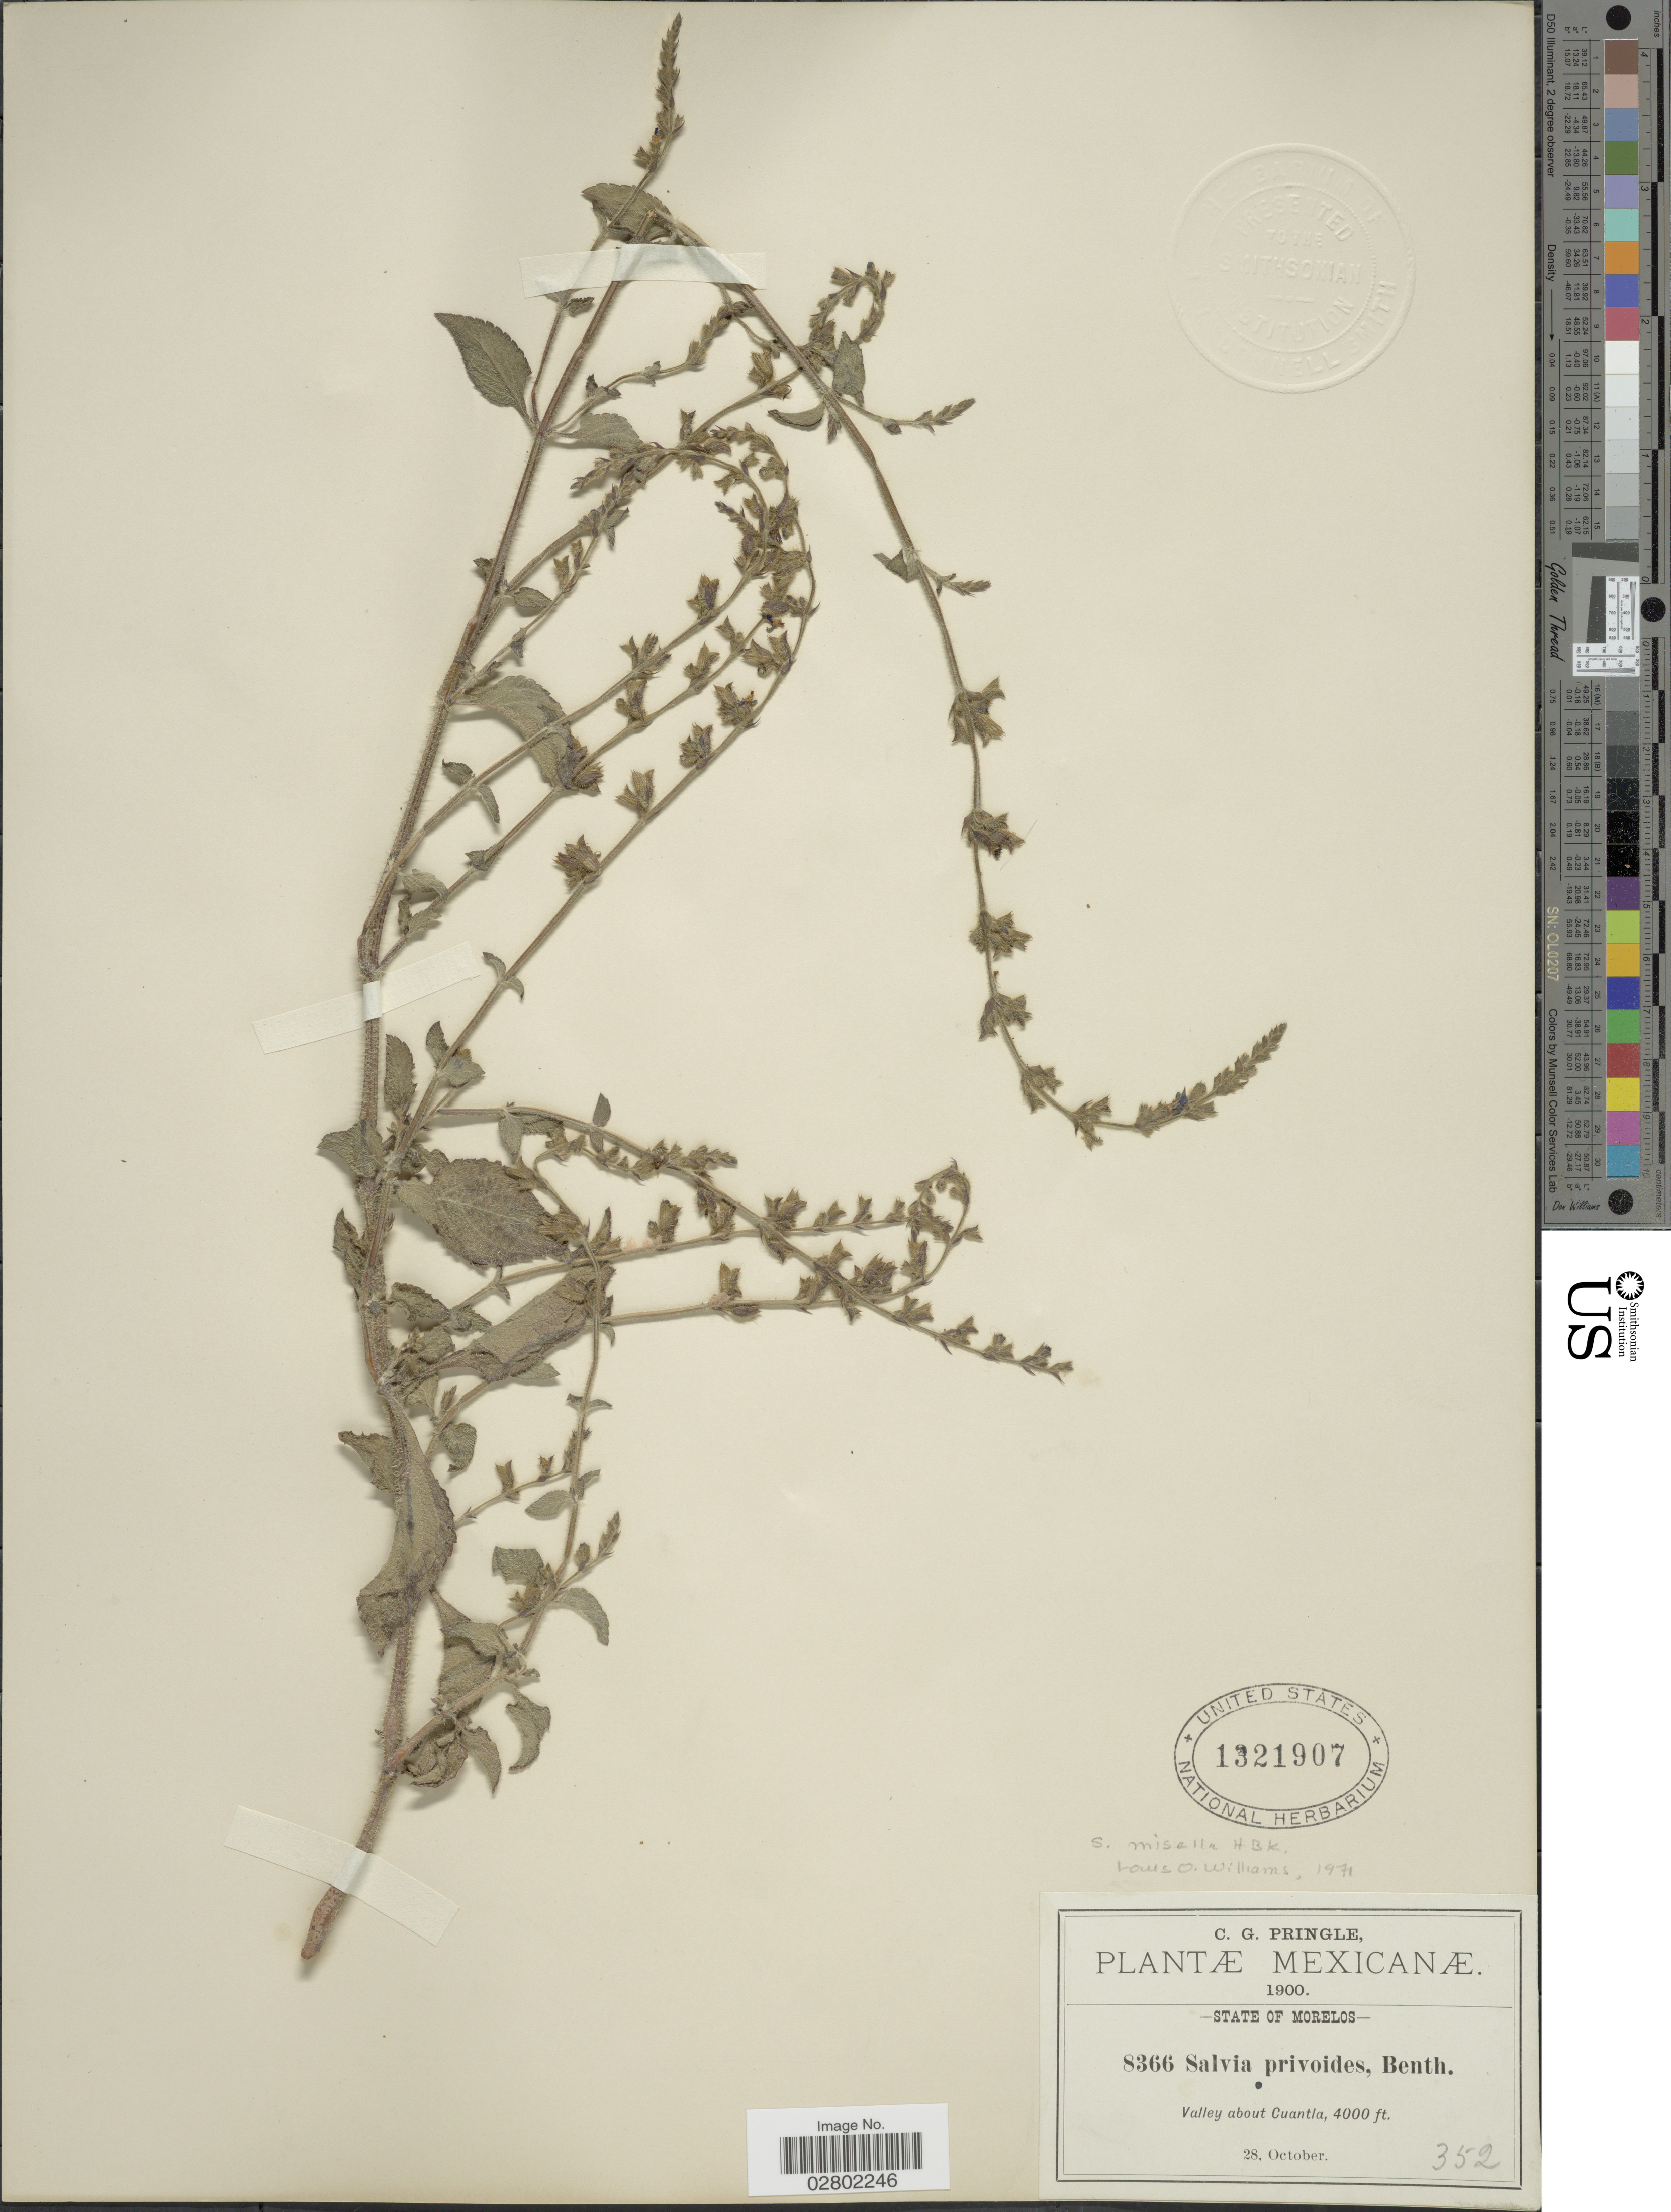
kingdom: Plantae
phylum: Tracheophyta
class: Magnoliopsida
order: Lamiales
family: Lamiaceae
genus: Salvia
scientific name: Salvia misella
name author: Kunth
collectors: C. G. Pringle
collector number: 8366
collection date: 1900-10-28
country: Mexico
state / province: Morelos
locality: Valley about Cuantla.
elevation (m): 1219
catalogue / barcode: US 1321907